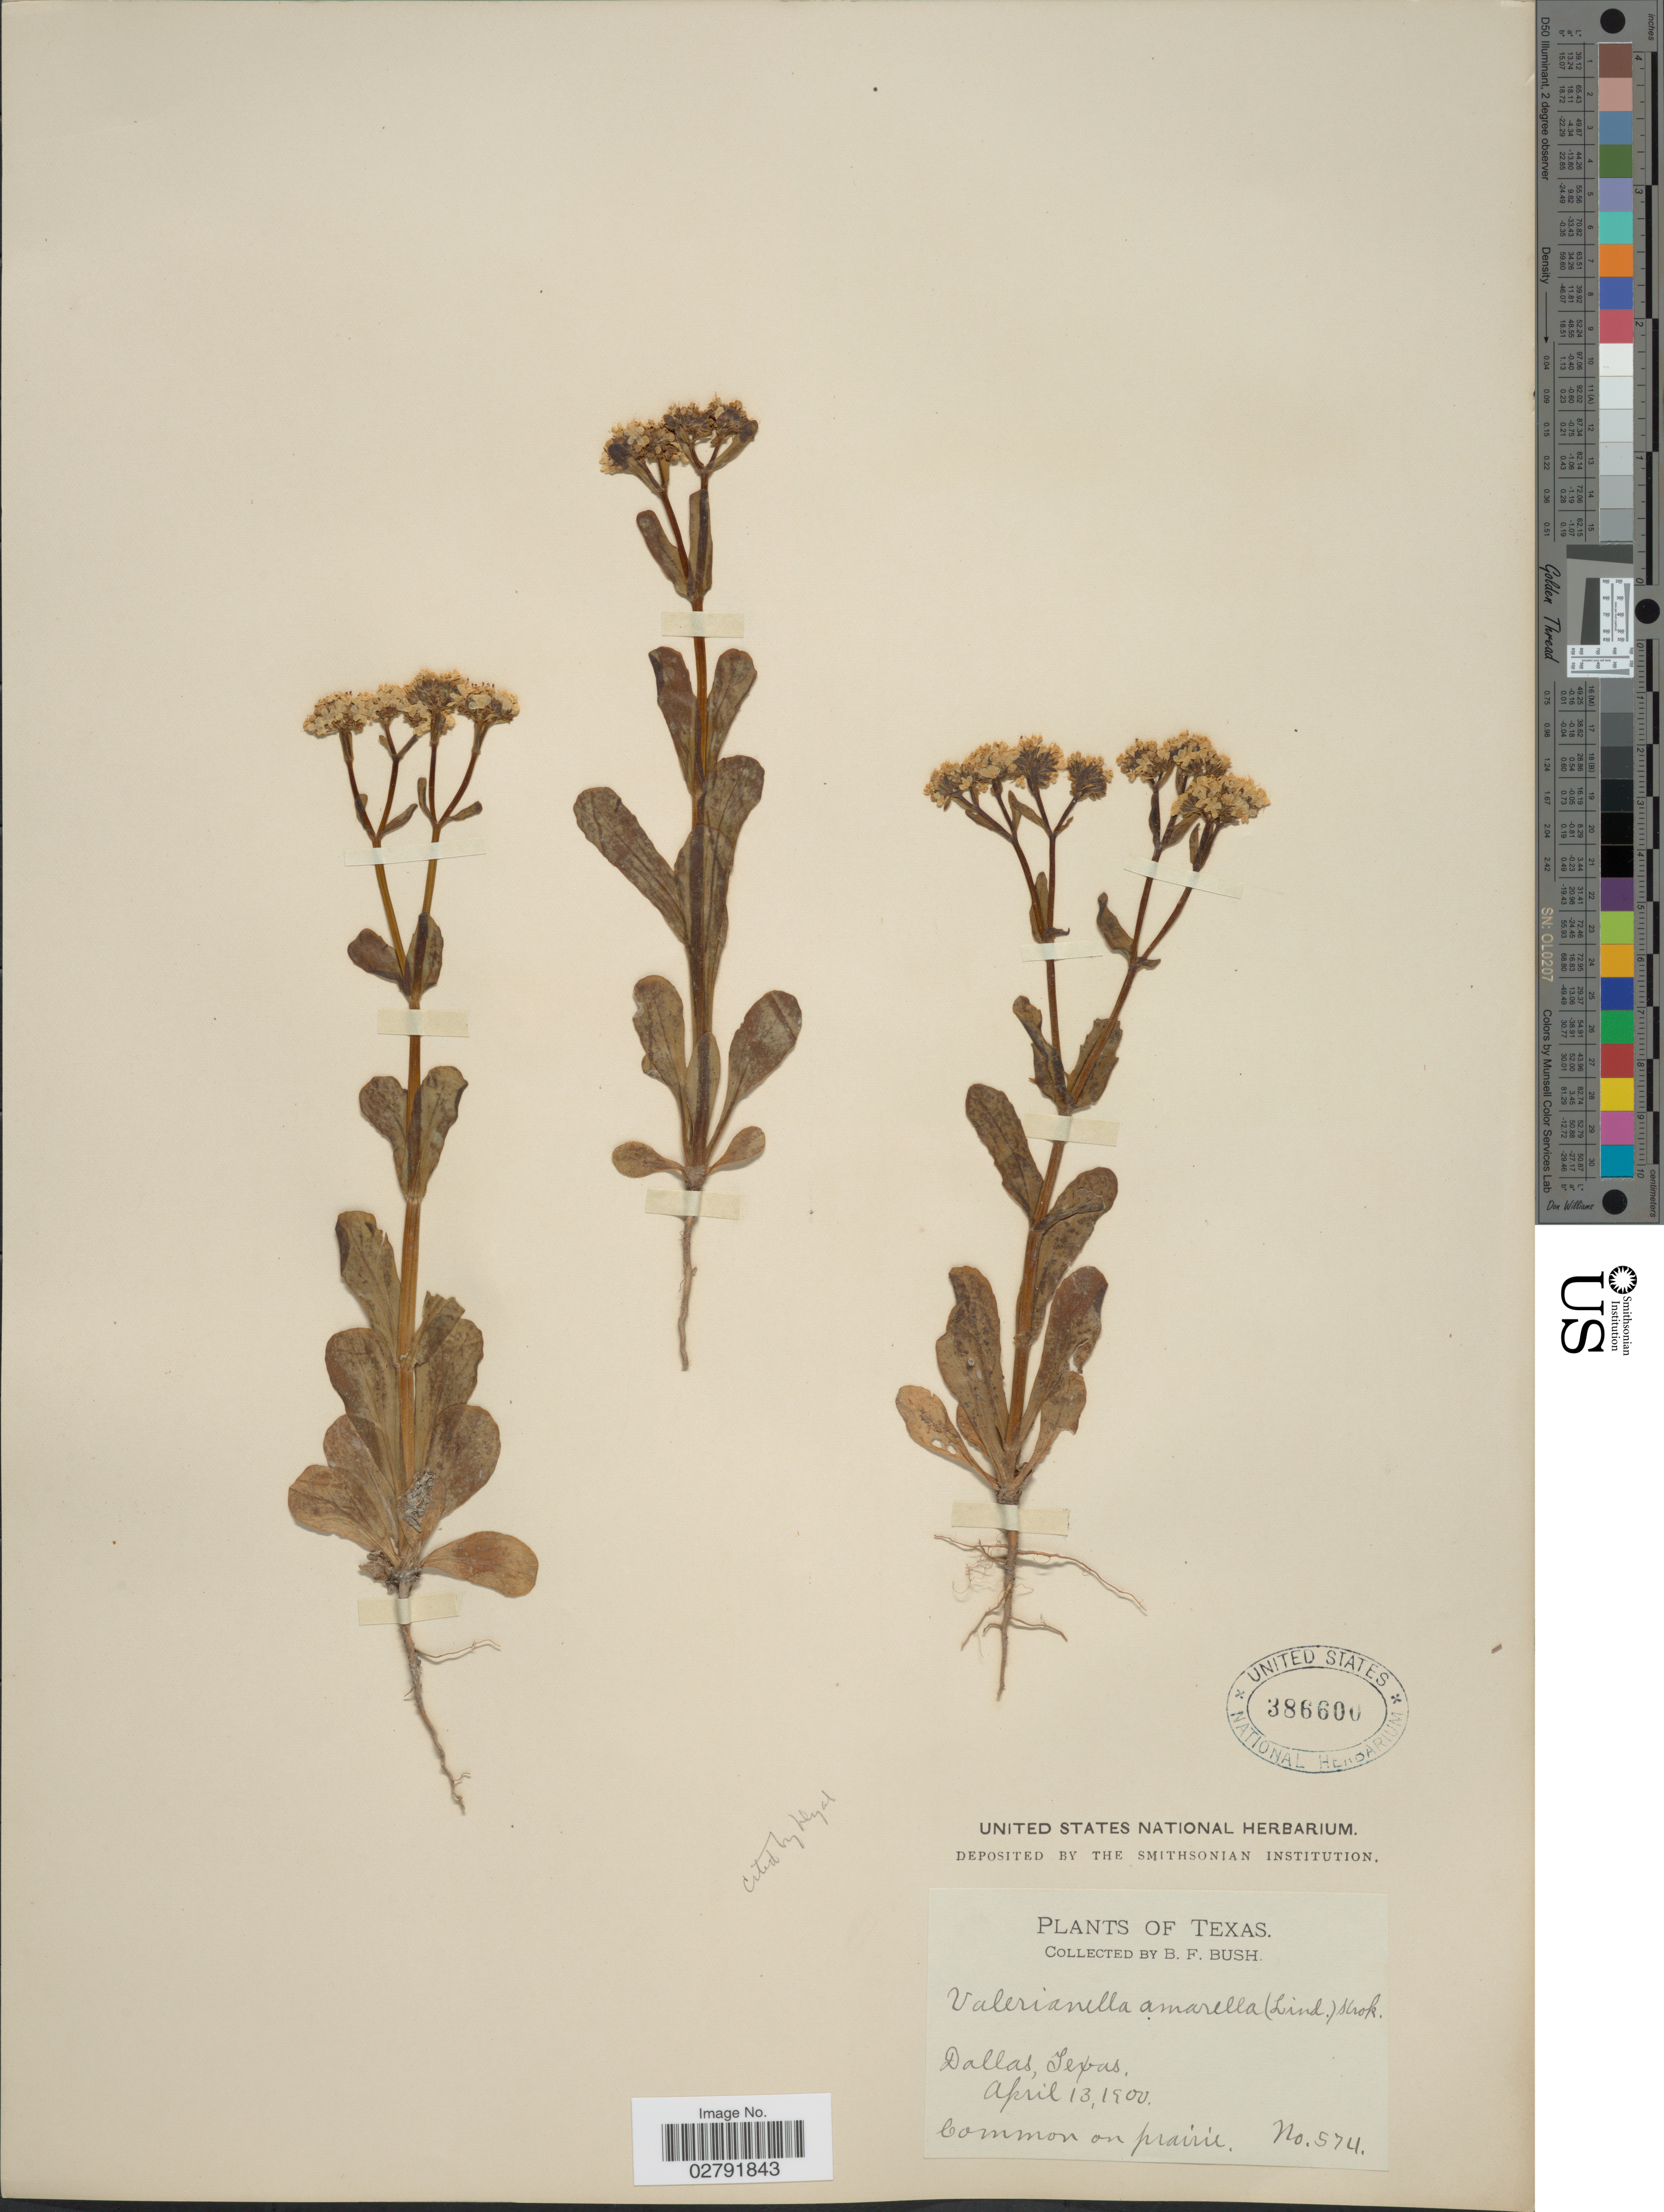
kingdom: Plantae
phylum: Tracheophyta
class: Magnoliopsida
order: Dipsacales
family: Caprifoliaceae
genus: Valerianella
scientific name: Valerianella amarella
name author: (Lindl. ex Engelm.) Krok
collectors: B. F. Bush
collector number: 574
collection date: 1900-04-13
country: United States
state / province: Texas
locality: Dallas.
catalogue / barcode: US 386600